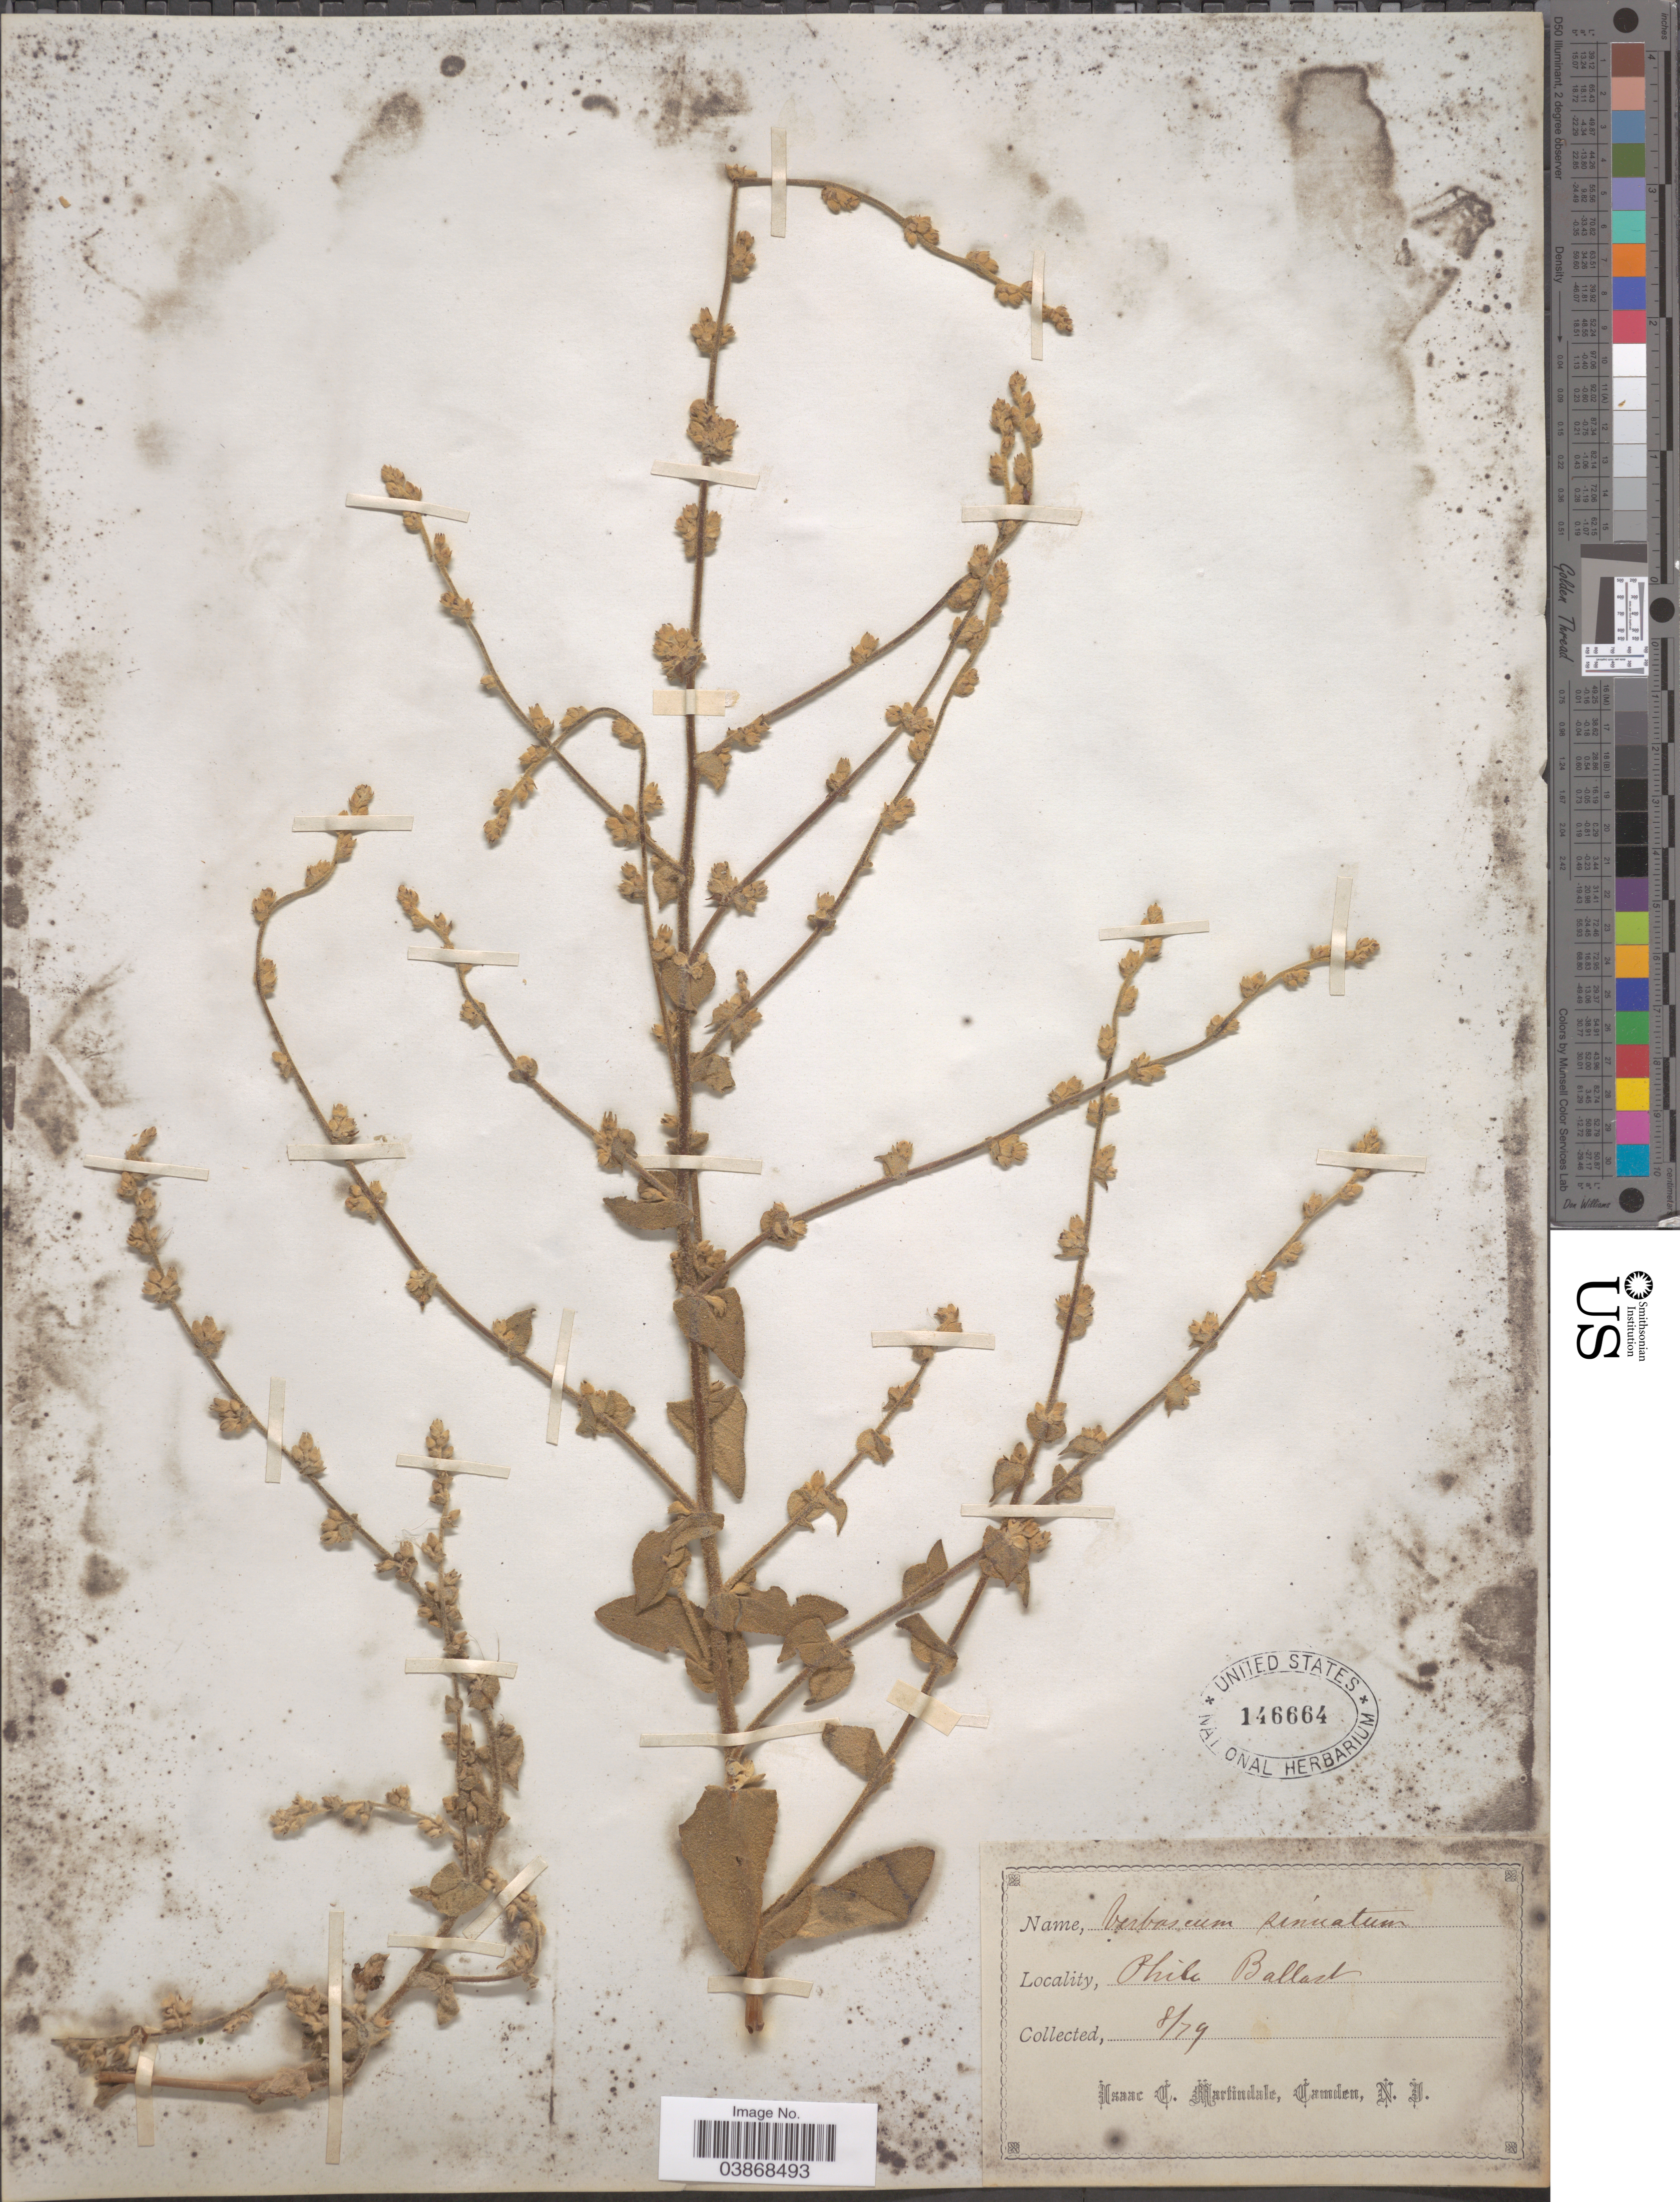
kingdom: Plantae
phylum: Tracheophyta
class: Magnoliopsida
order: Lamiales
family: Scrophulariaceae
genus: Verbascum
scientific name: Verbascum sinuatum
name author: L.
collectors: I. C. Martindale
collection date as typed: Transcribed d/m/y: /8/79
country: United States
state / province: New Jersey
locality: Phila.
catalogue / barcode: US 146664